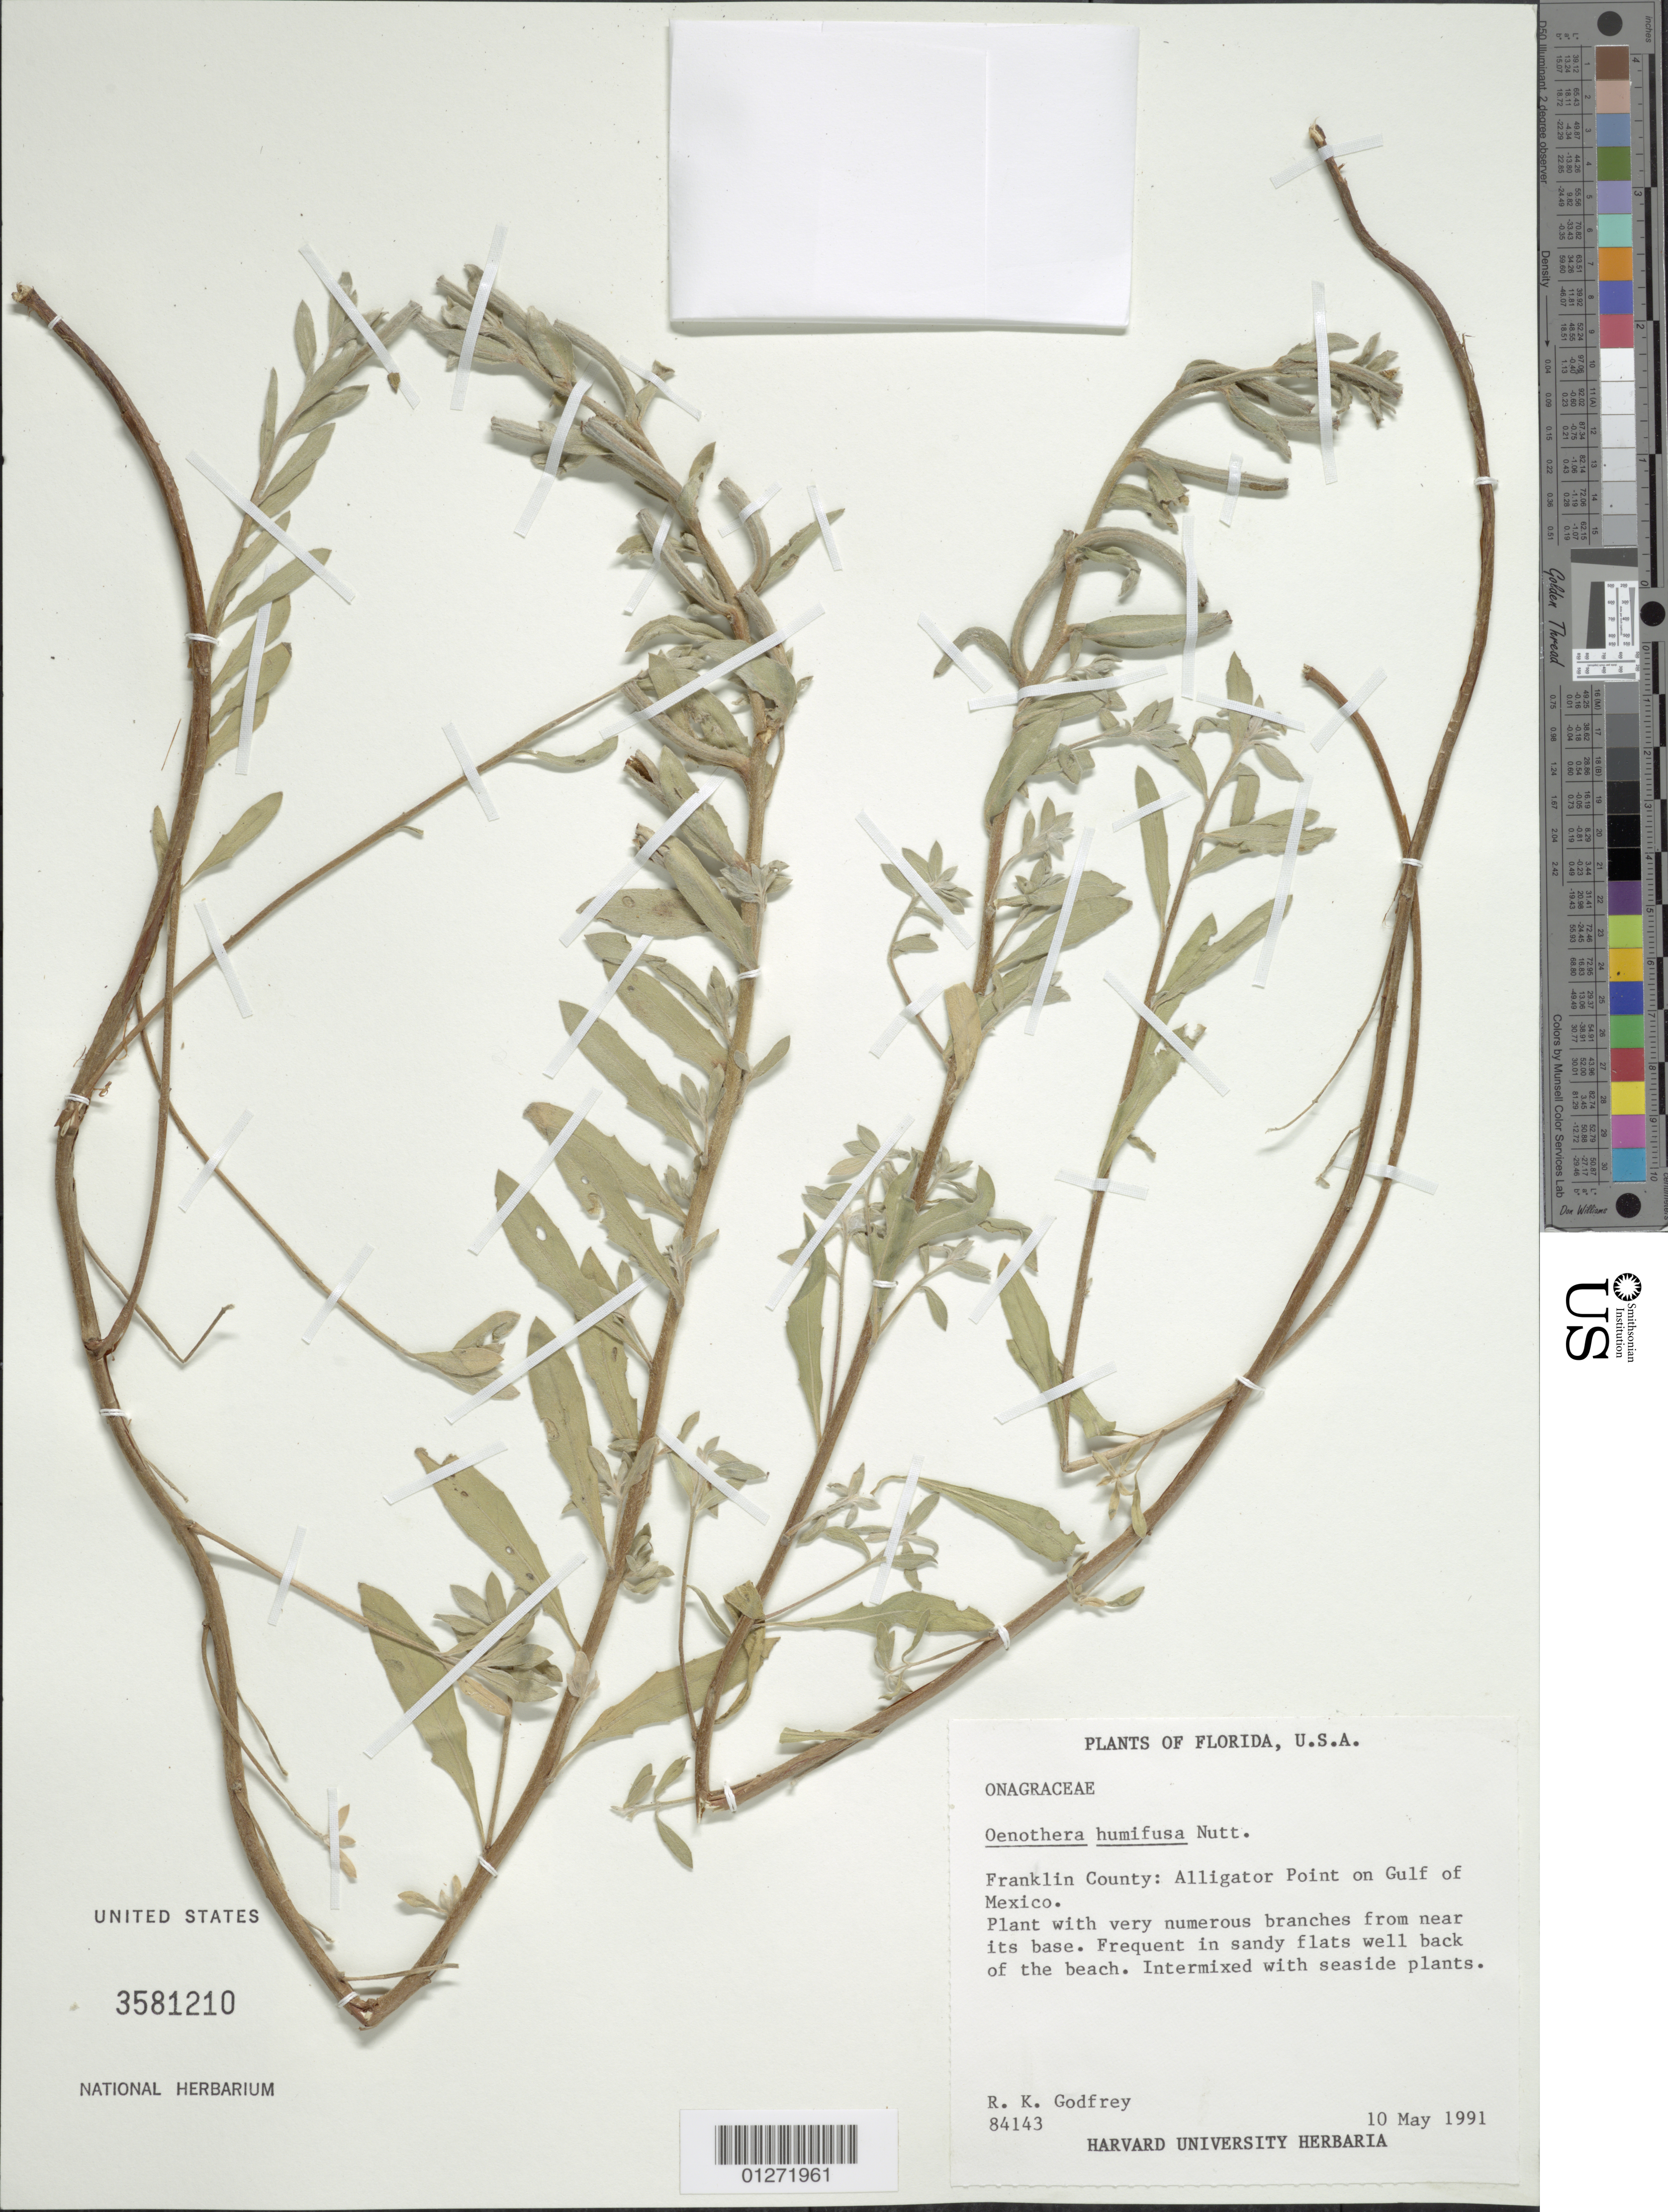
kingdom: Plantae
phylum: Tracheophyta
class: Magnoliopsida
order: Myrtales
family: Onagraceae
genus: Oenothera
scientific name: Oenothera humifusa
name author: Nutt.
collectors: R. K. Godfrey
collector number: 84143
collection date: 1991-05-10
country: United States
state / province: Florida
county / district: Franklin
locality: Alligator Point on Gulf of Mexico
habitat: Sandy flats.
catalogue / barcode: US 3581210